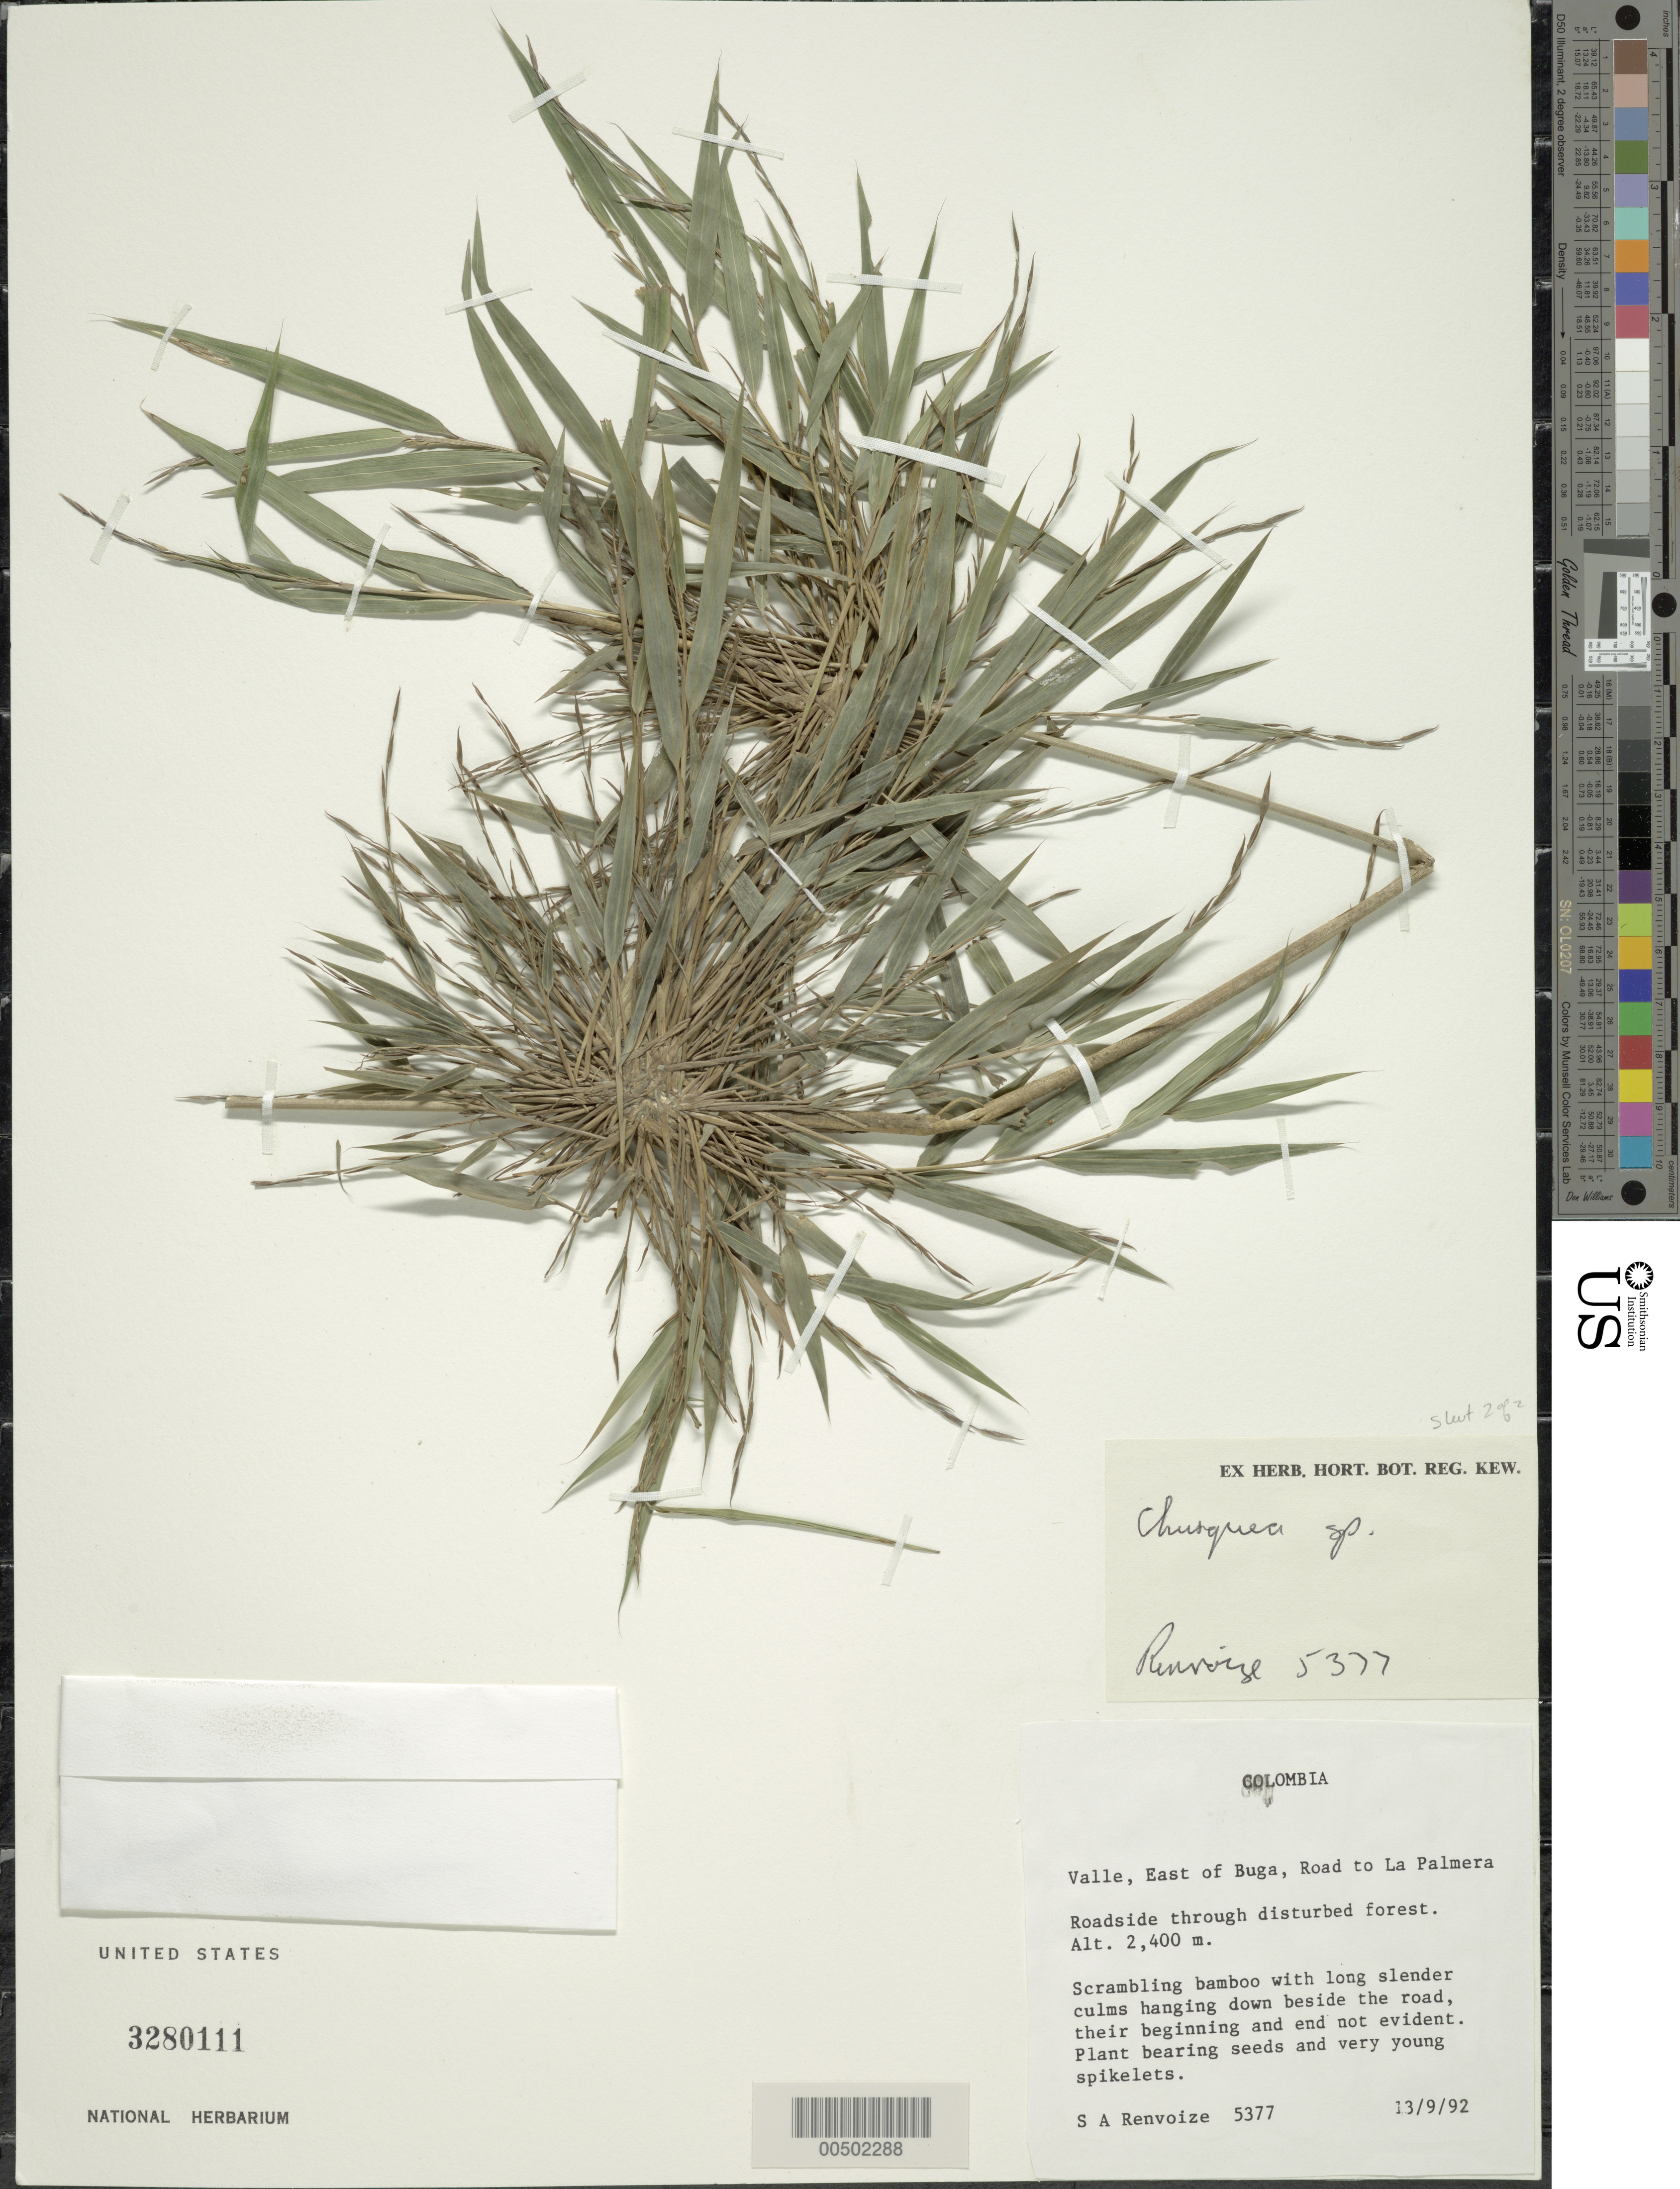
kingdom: Plantae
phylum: Tracheophyta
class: Liliopsida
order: Poales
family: Poaceae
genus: Chusquea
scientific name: Chusquea sp.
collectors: S. A. Renvoize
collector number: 5377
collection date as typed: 13 Sep 1992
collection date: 1992-09-13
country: Colombia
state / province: Valle del Cauca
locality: E of Buga, road to la Plamera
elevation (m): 2400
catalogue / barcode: US 3280111